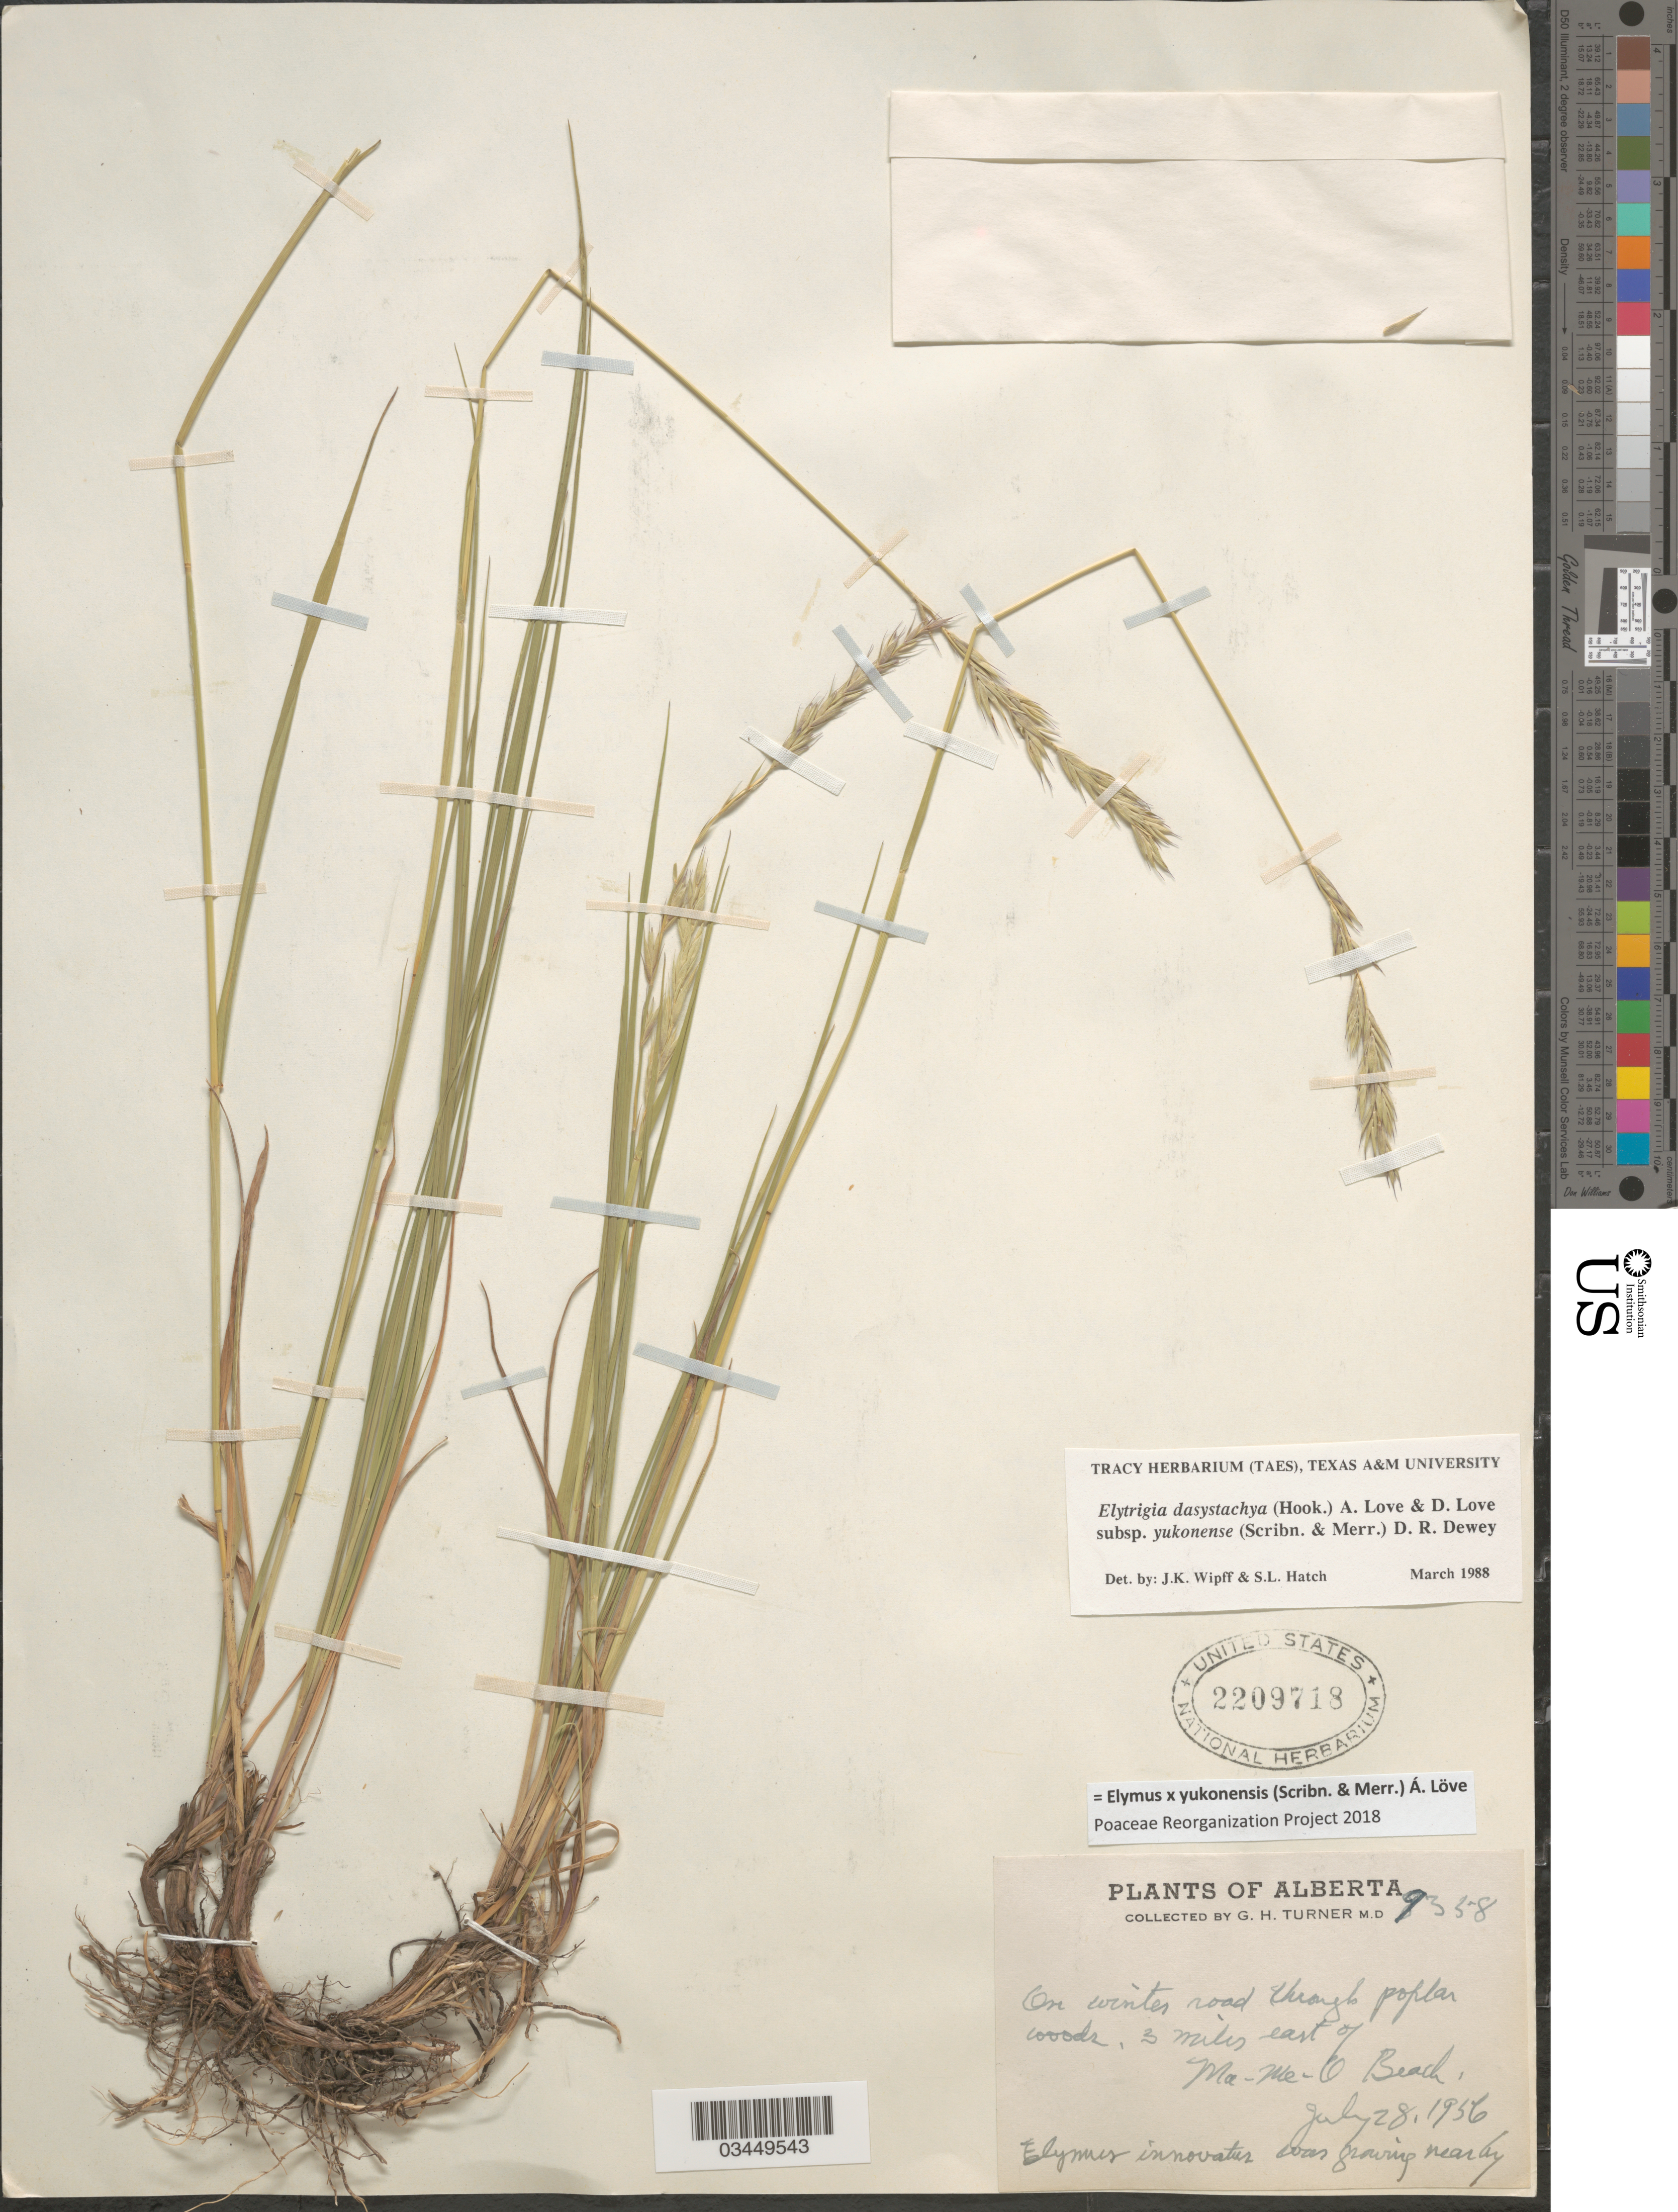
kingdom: Plantae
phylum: Tracheophyta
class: Liliopsida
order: Poales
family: Poaceae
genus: Elymus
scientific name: Elymus x yukonensis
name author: (Scribn. & Merr.) Á. Löve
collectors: G. H. Turner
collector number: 9358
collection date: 1956-07-28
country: Canada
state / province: Alberta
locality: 3 miles east of Ma-Me-O Beach.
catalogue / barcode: US 2209718